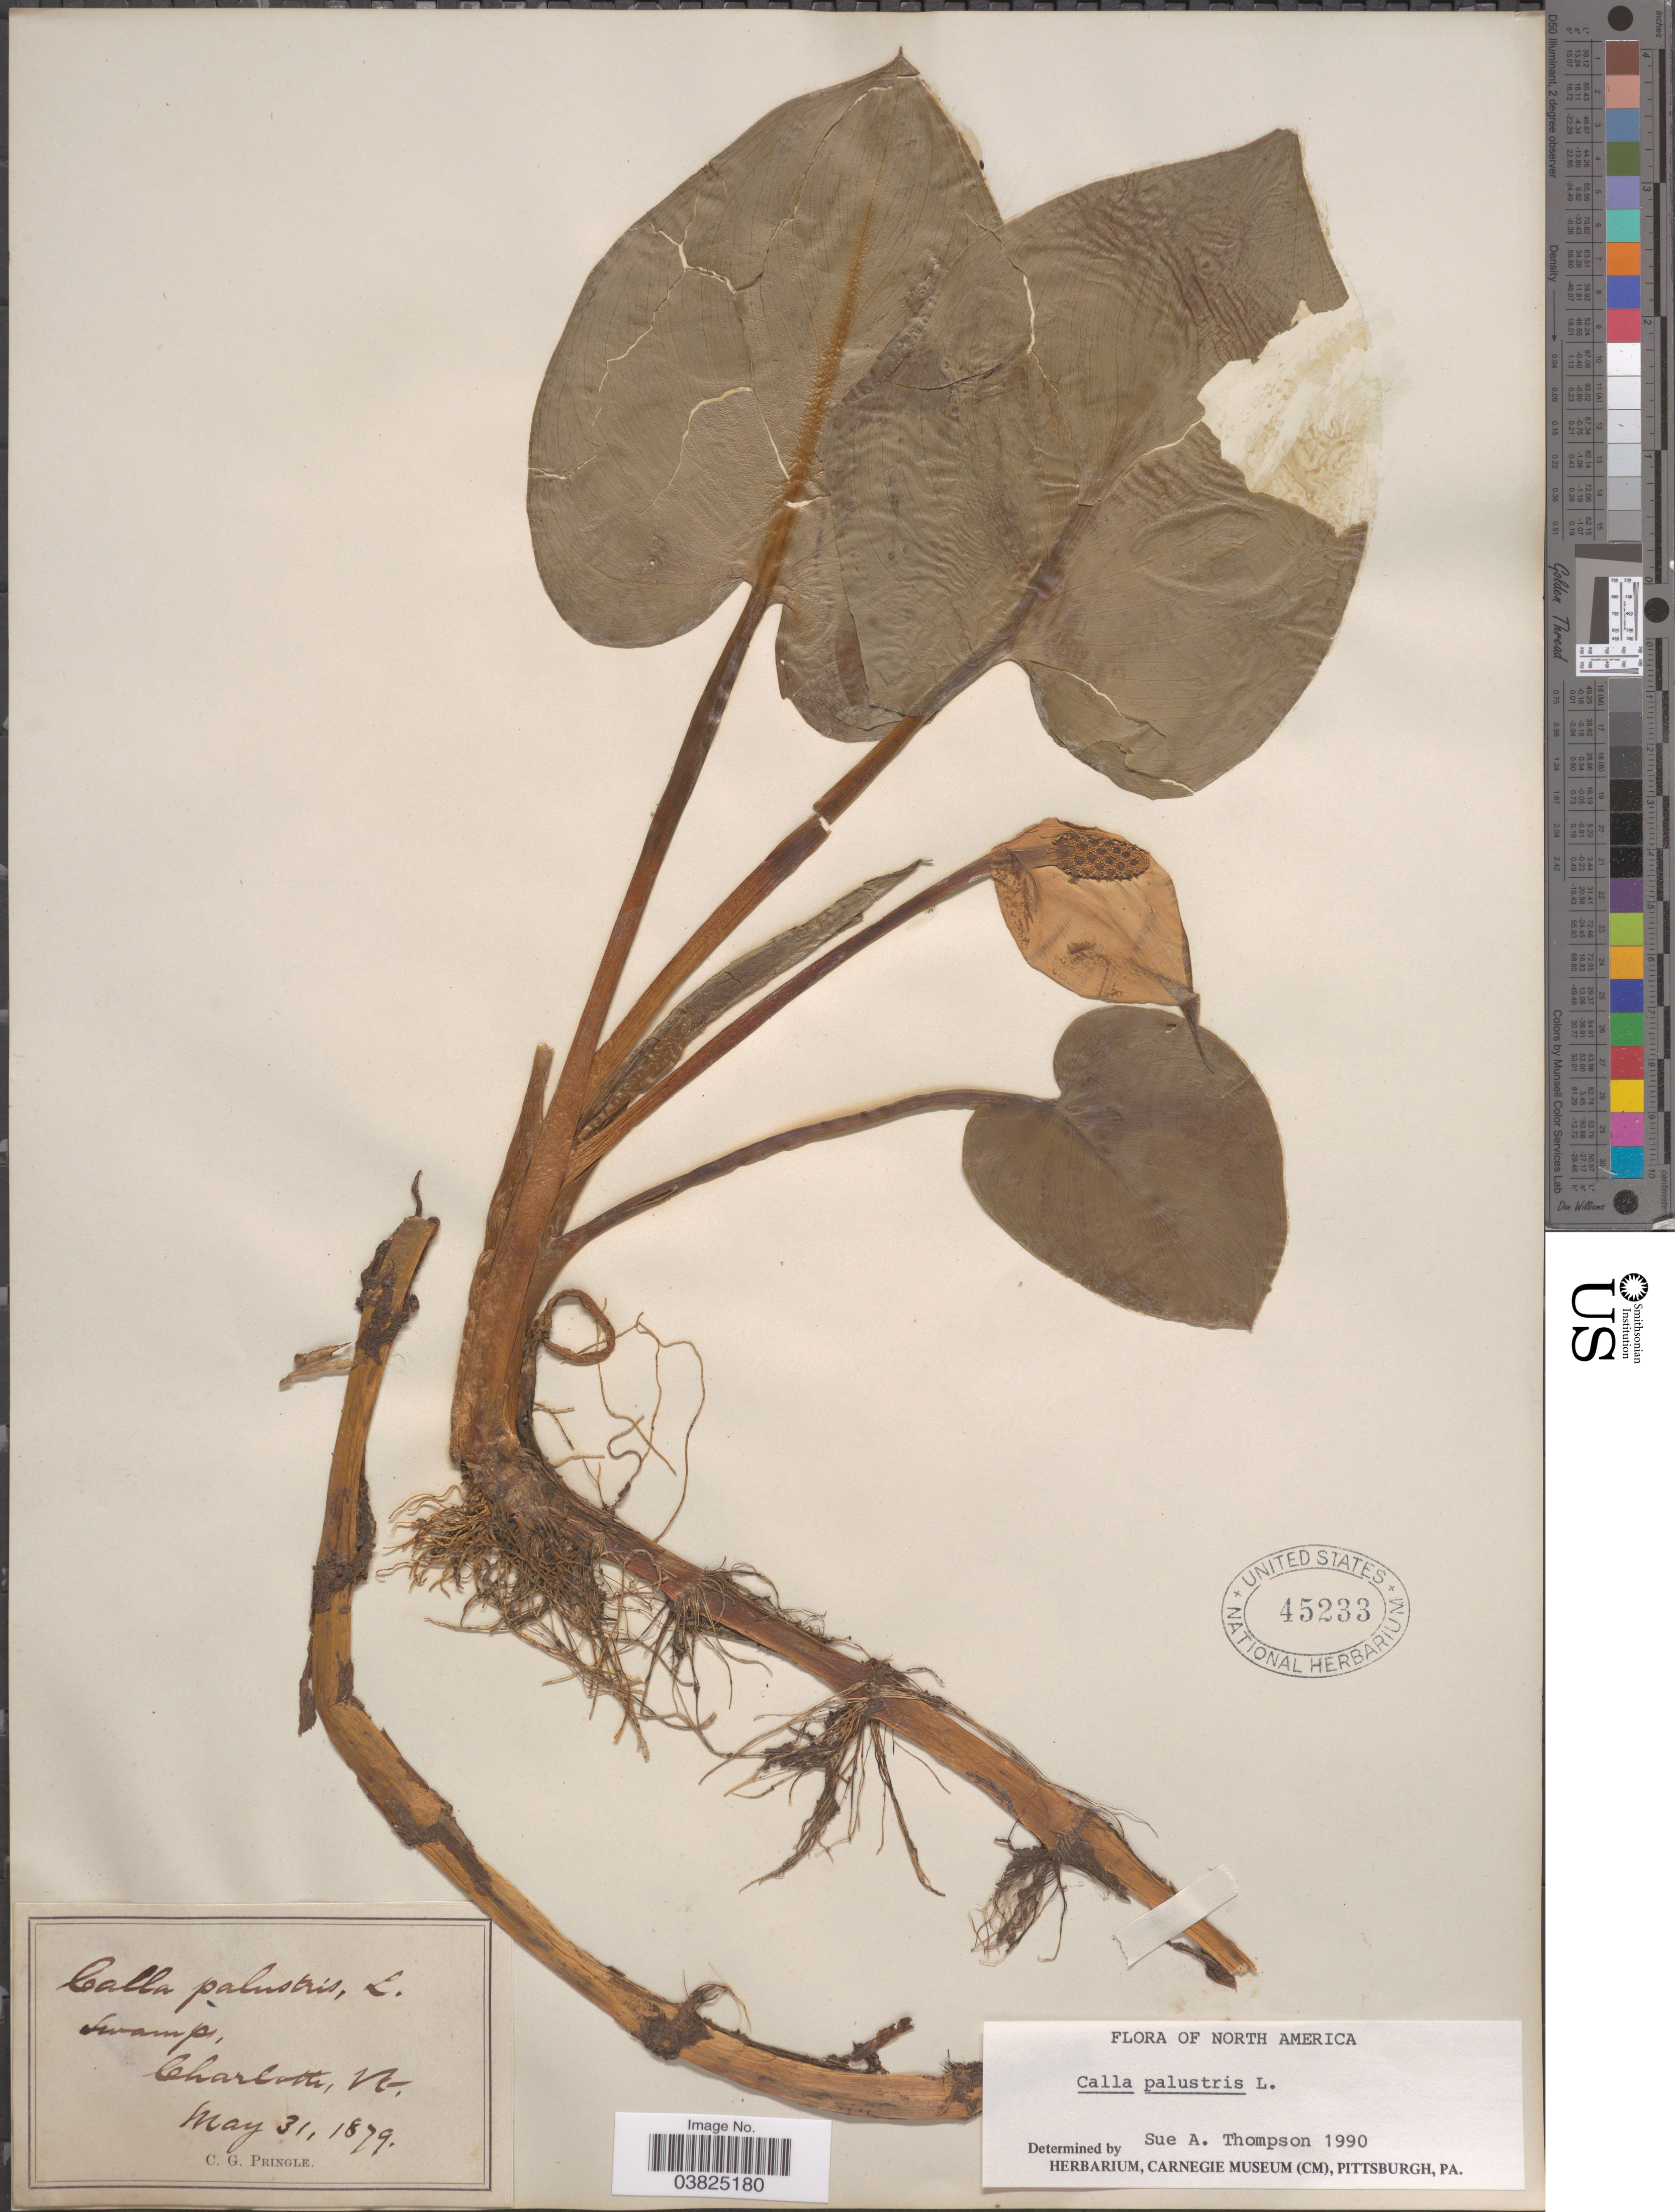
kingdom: Plantae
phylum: Tracheophyta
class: Liliopsida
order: Alismatales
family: Araceae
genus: Calla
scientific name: Calla palustris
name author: L.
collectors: C. G. Pringle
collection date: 1879-05-03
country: United States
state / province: Vermont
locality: Charlotte.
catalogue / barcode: US 45233